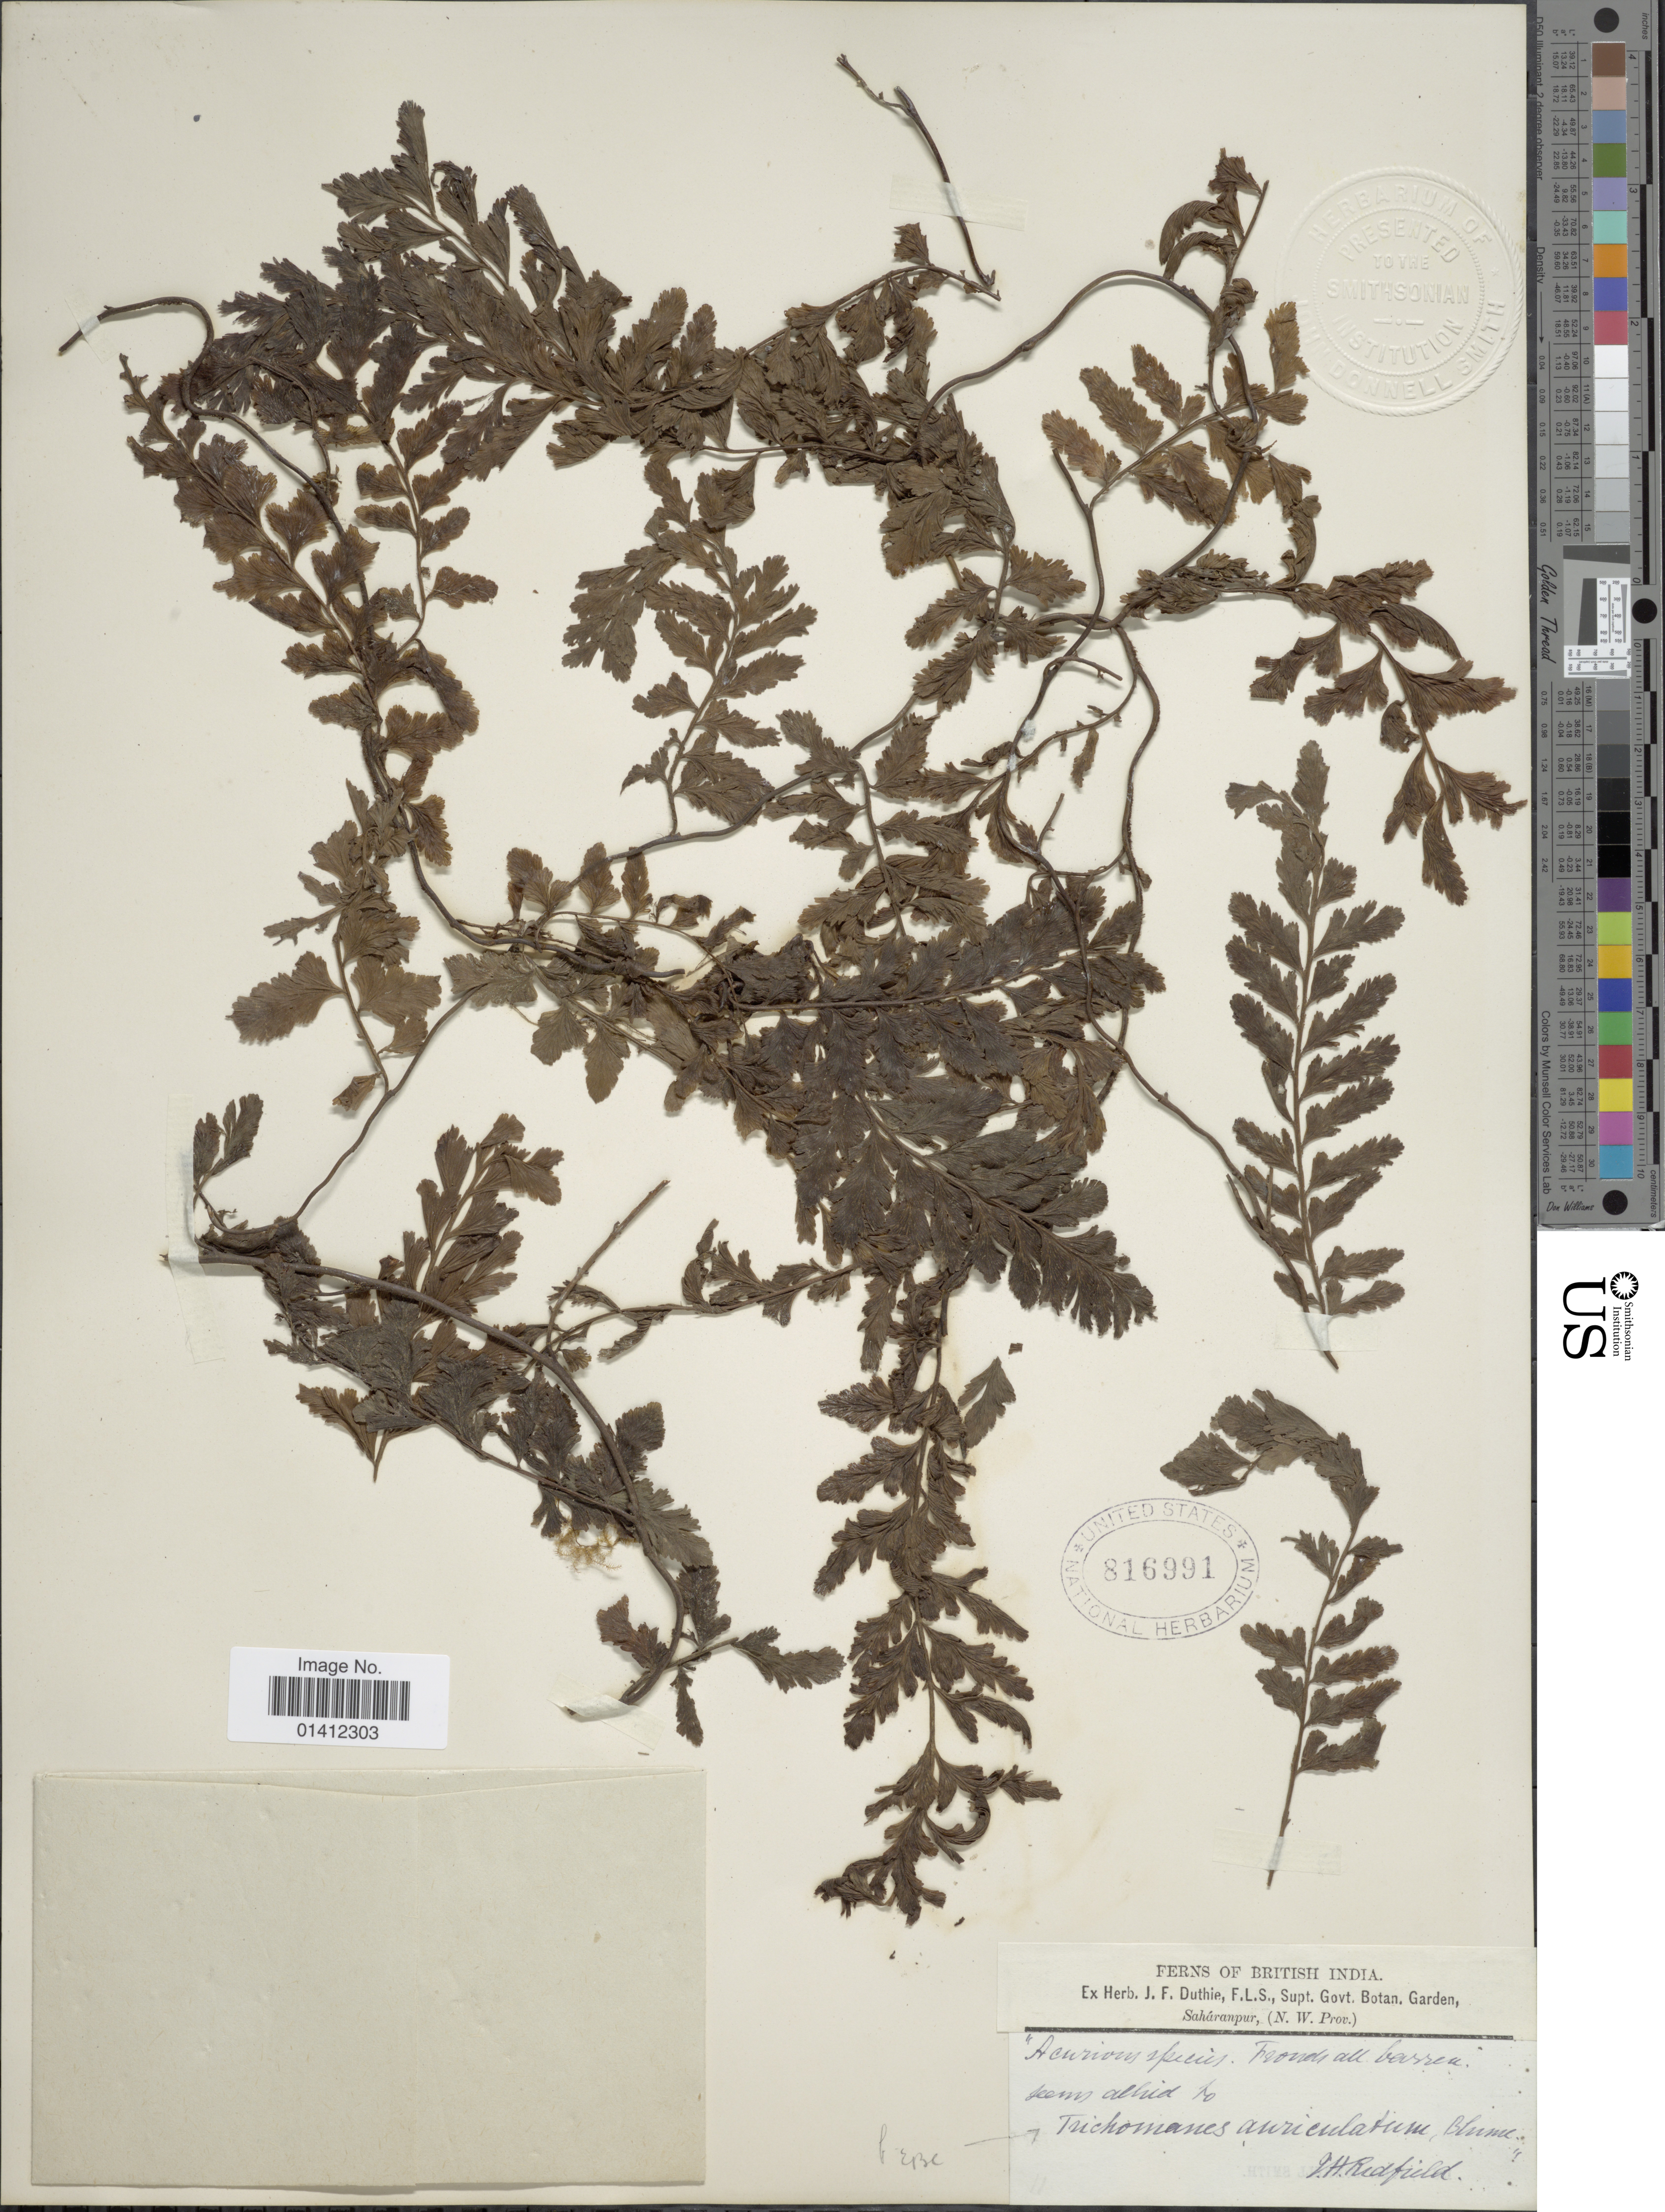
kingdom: Plantae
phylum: Tracheophyta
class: Polypodiopsida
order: Hymenophyllales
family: Hymenophyllaceae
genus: Vandenboschia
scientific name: Vandenboschia auriculata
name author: (Blume) Copel.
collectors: J. Redfield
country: India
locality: British India.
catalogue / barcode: US 816991